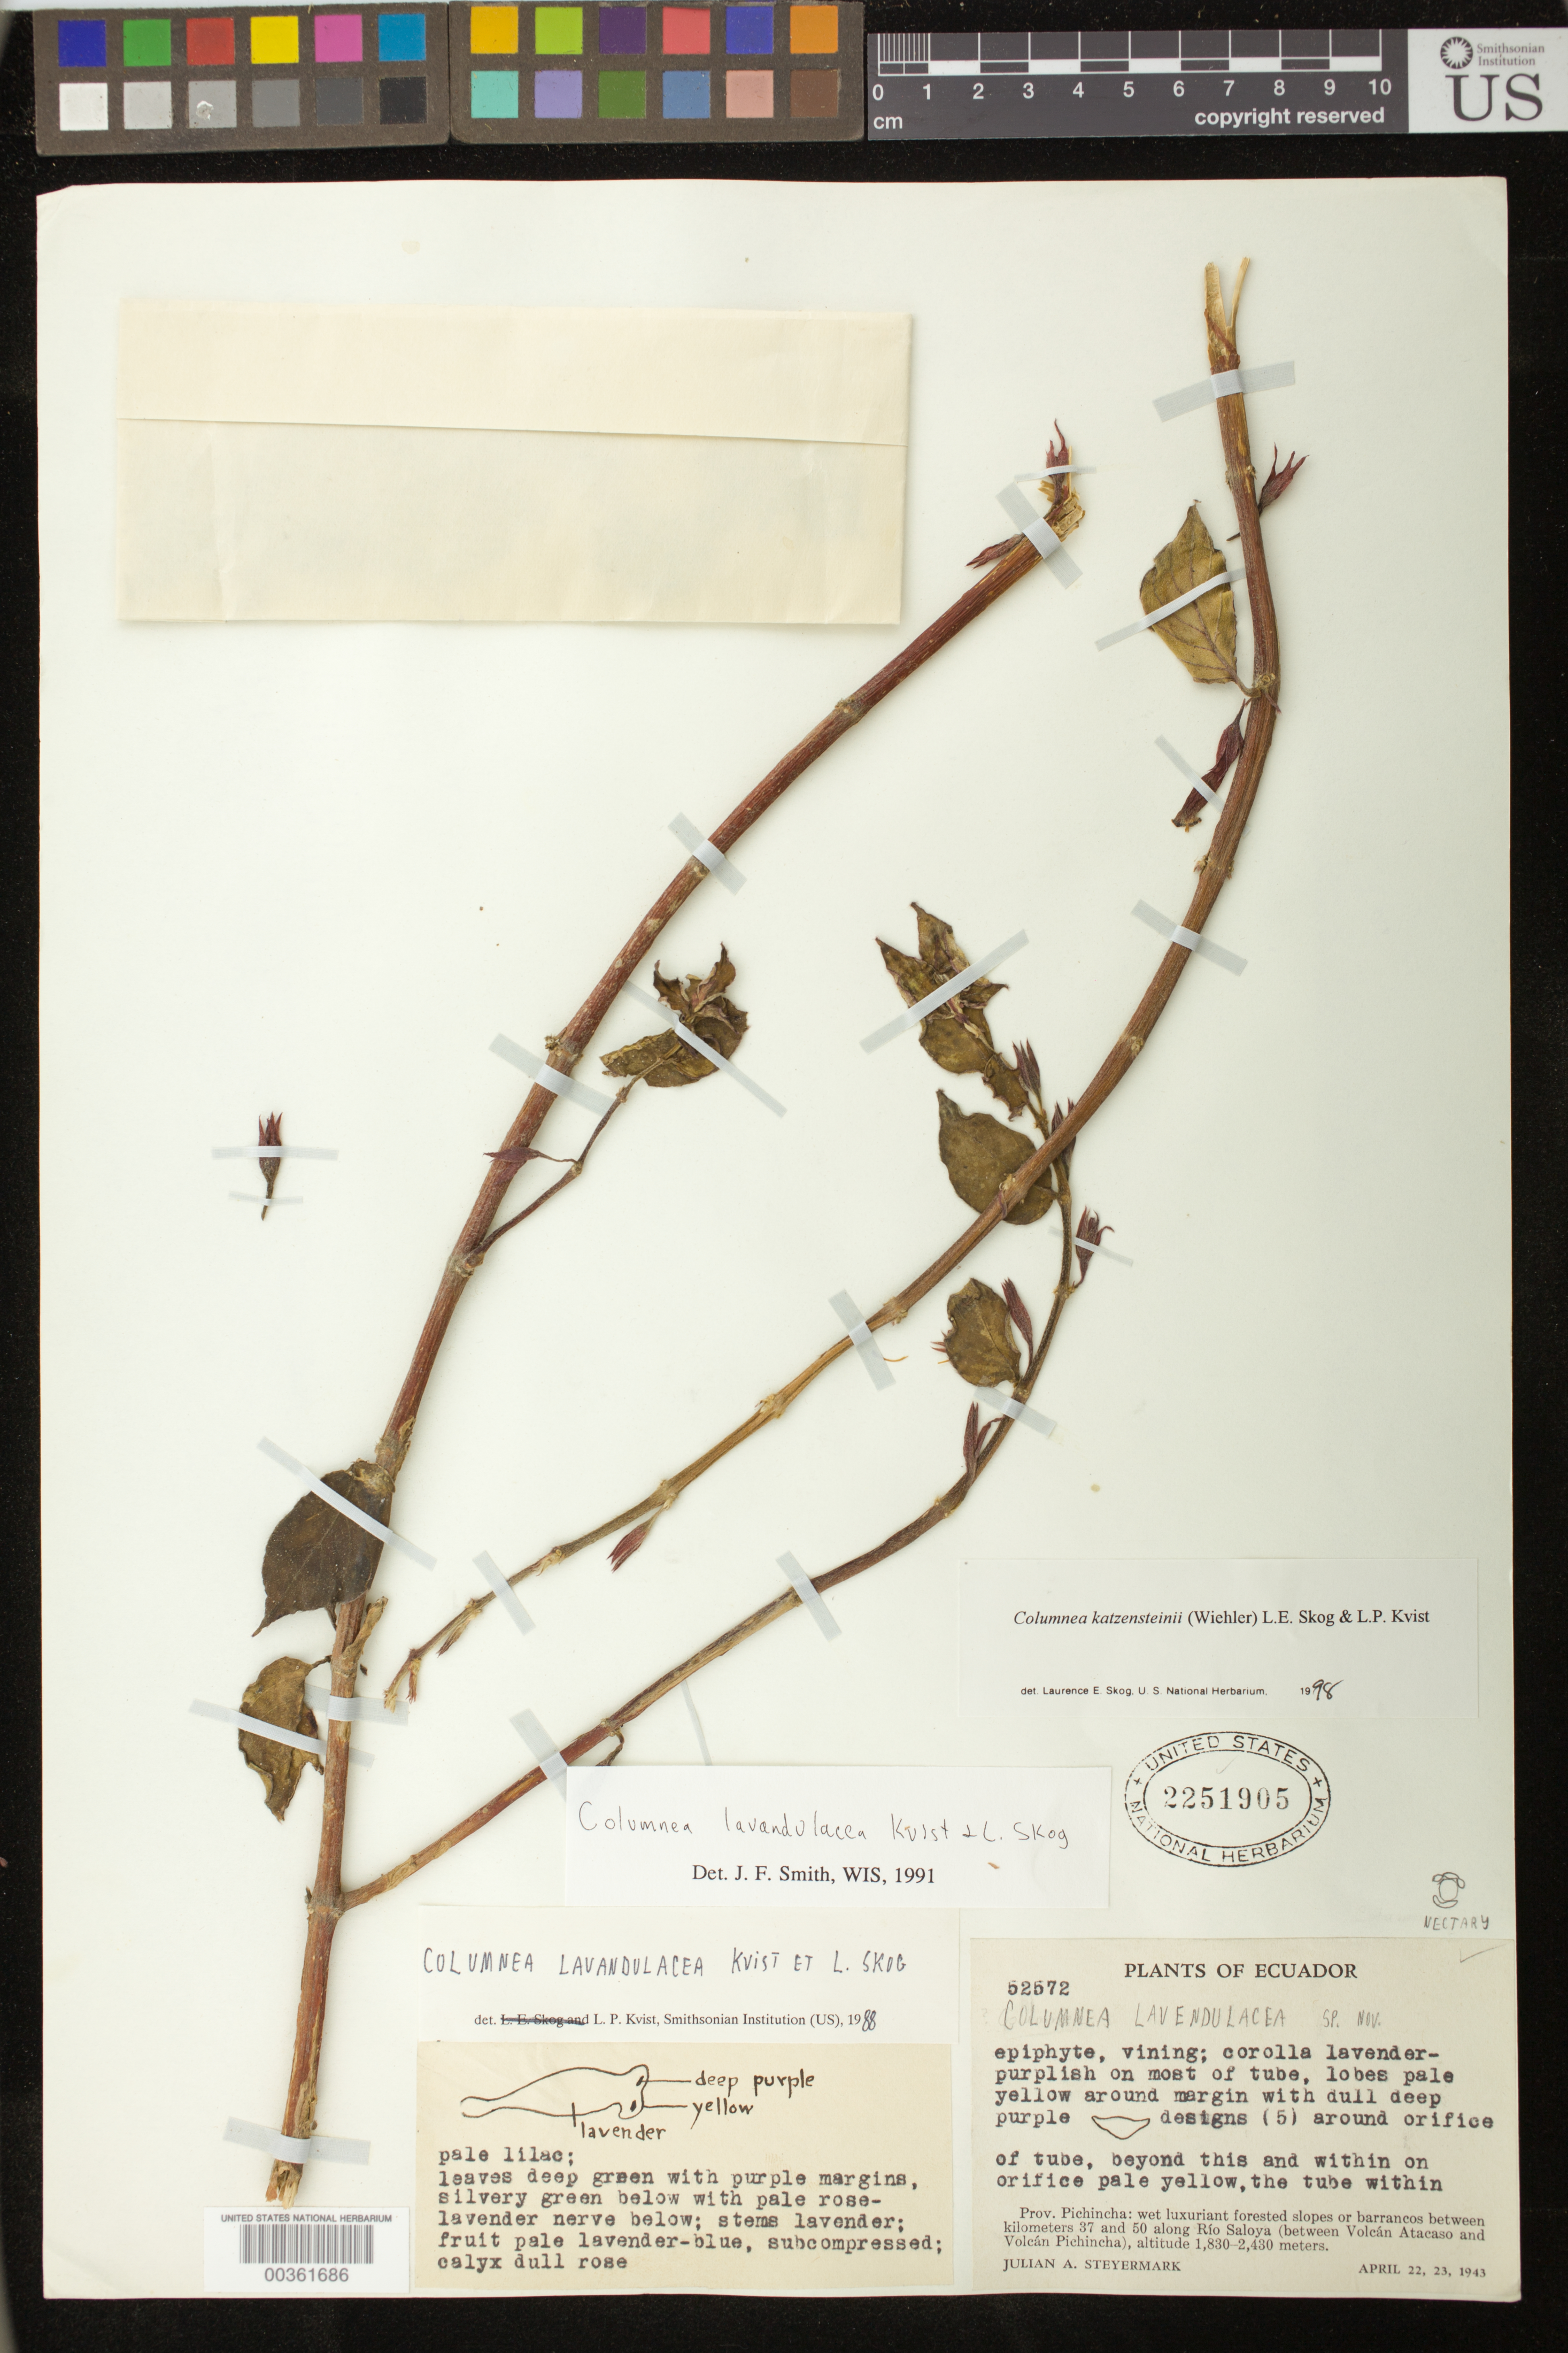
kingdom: Plantae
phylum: Tracheophyta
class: Magnoliopsida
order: Lamiales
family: Gesneriaceae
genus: Columnea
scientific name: Columnea katzensteiniae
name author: (Wiehler) L.E. Skog & L.P. Kvist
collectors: J. Steyermark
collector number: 52572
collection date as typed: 22-23 Apr 1943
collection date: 1943-04-22/1943-04-23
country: Ecuador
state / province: Carchi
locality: Between km 37 and 50 along Rio Saloya (between Volcan Atacaso and Volcan Pichincha)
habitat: Wet luxuriant forested slopes or barrancos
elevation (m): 1830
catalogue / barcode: US 2251905